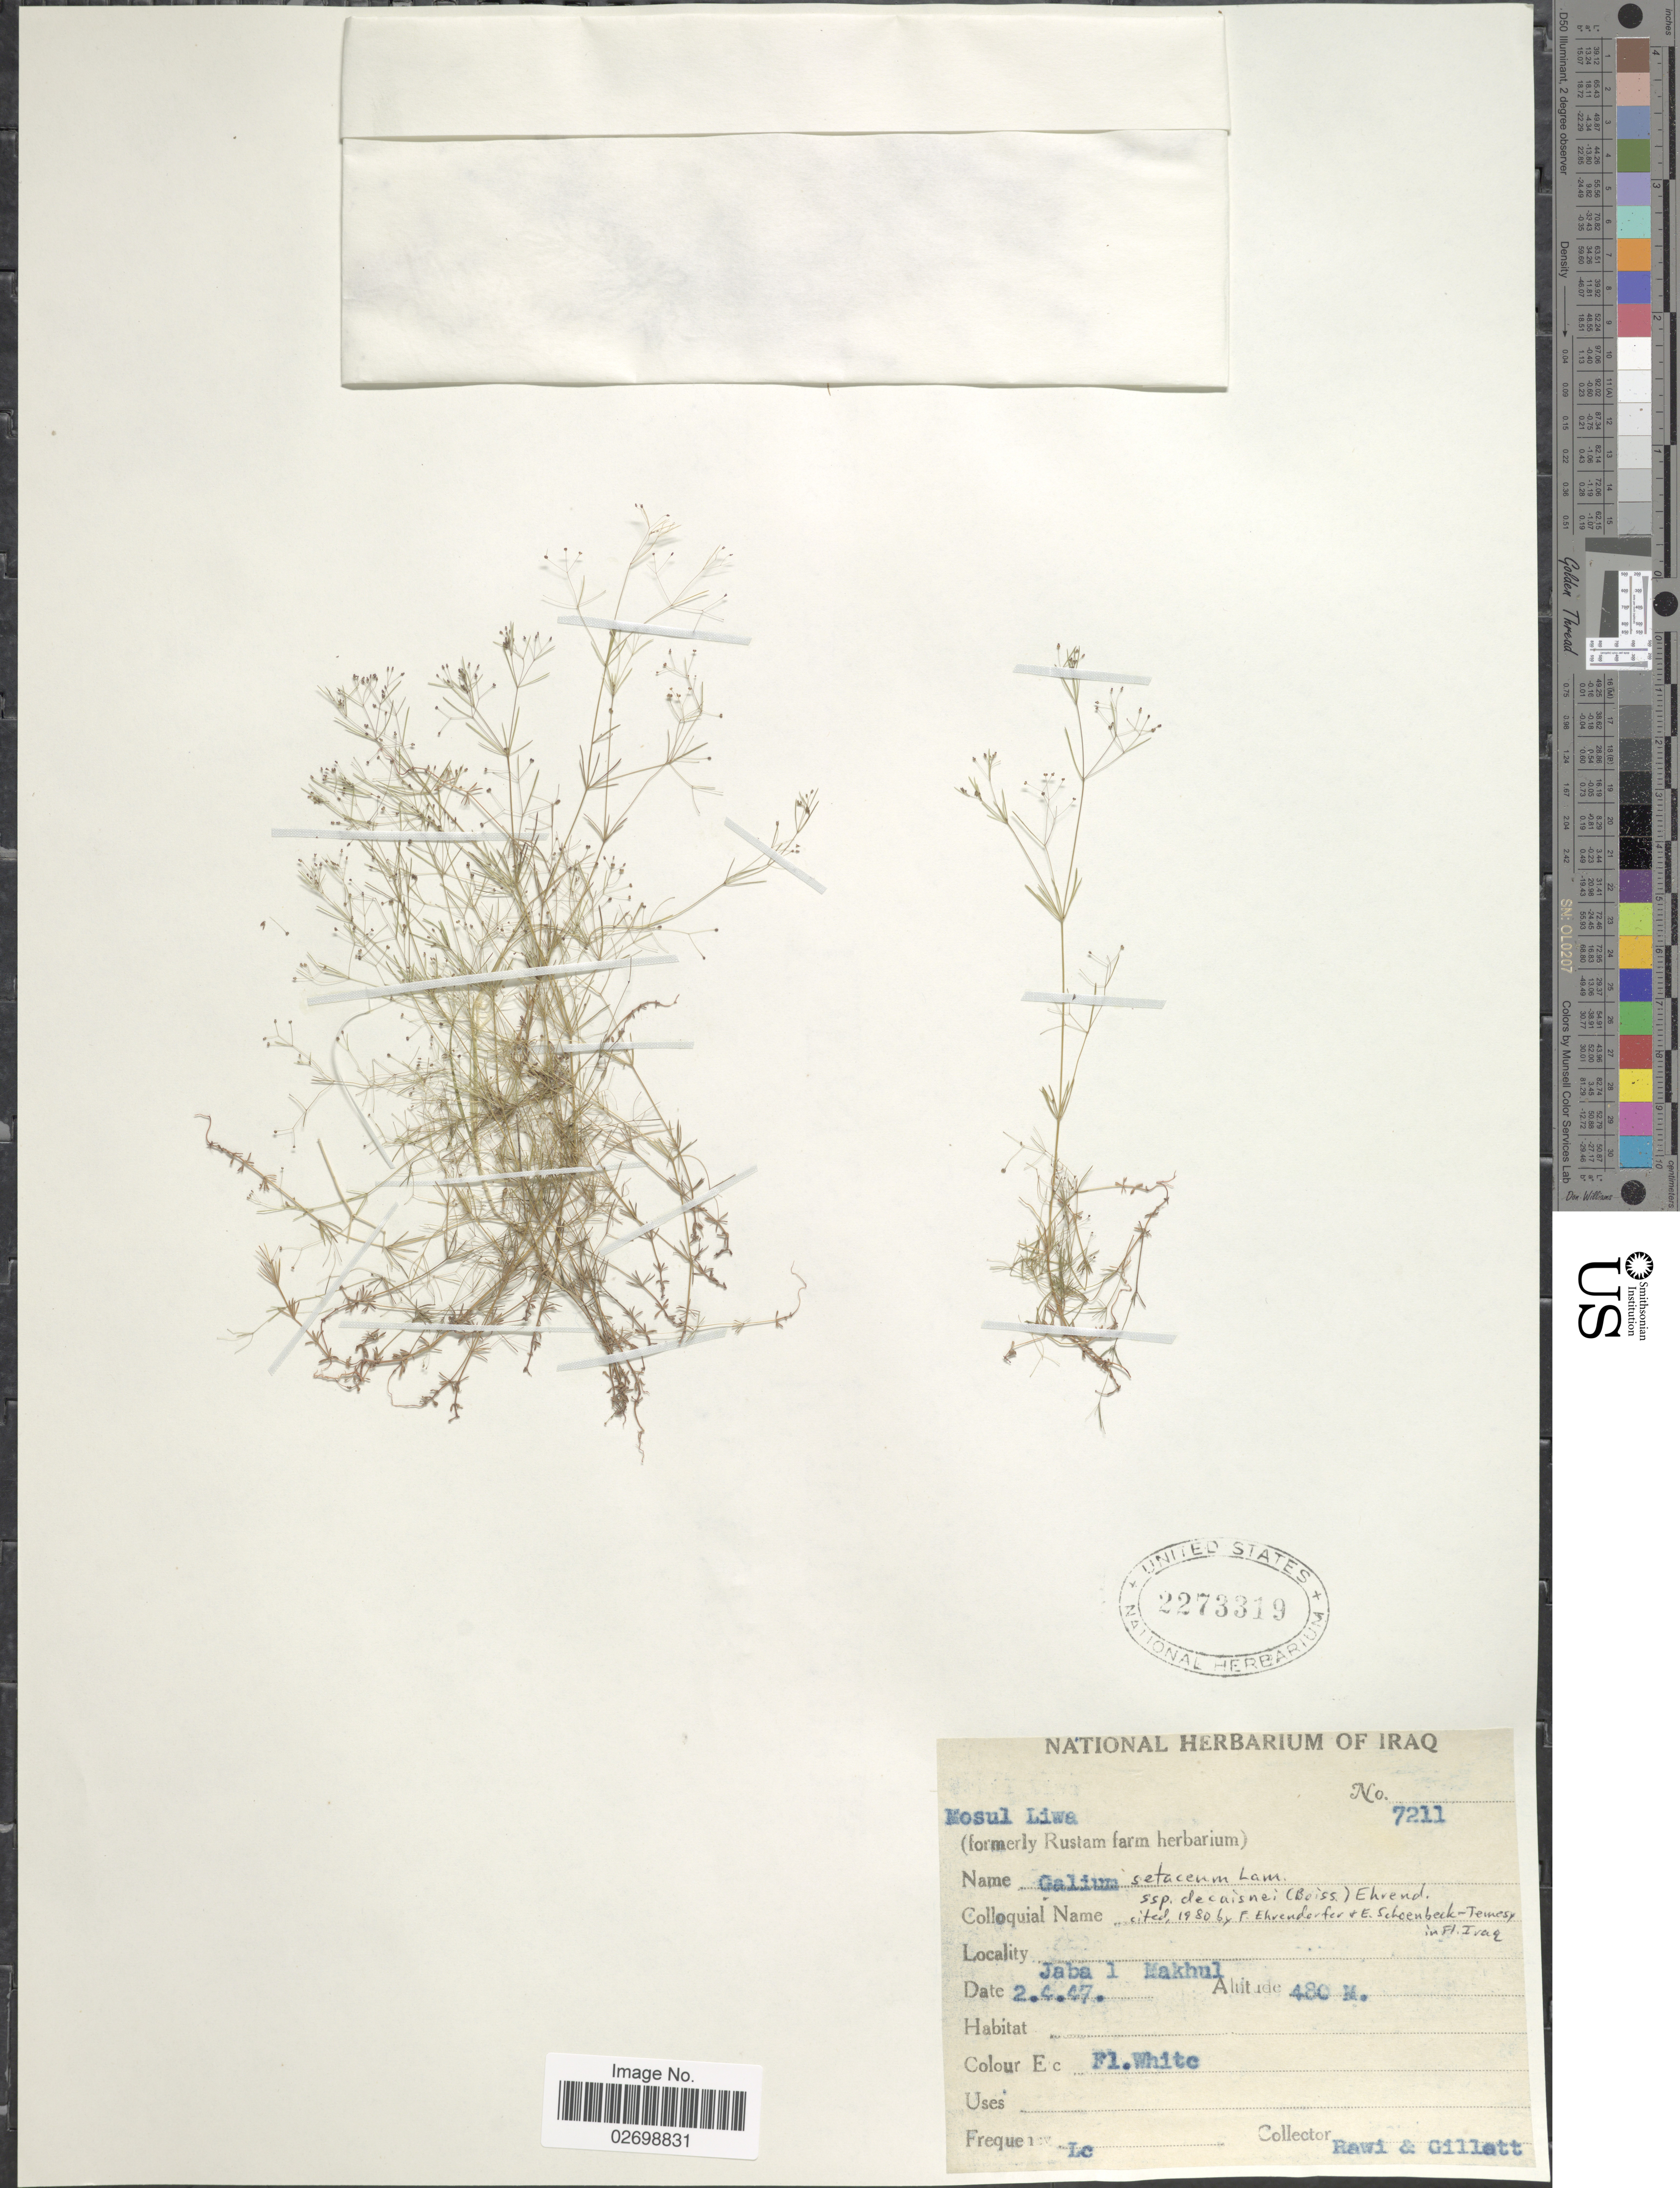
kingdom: Plantae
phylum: Tracheophyta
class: Magnoliopsida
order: Gentianales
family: Rubiaceae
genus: Galium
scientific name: Galium setaceum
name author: Lam.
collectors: -. Rawi & Gillett, --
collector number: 7211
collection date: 1947-04-02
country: Iraq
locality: Jabal l Makhul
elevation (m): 480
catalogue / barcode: US 2273319